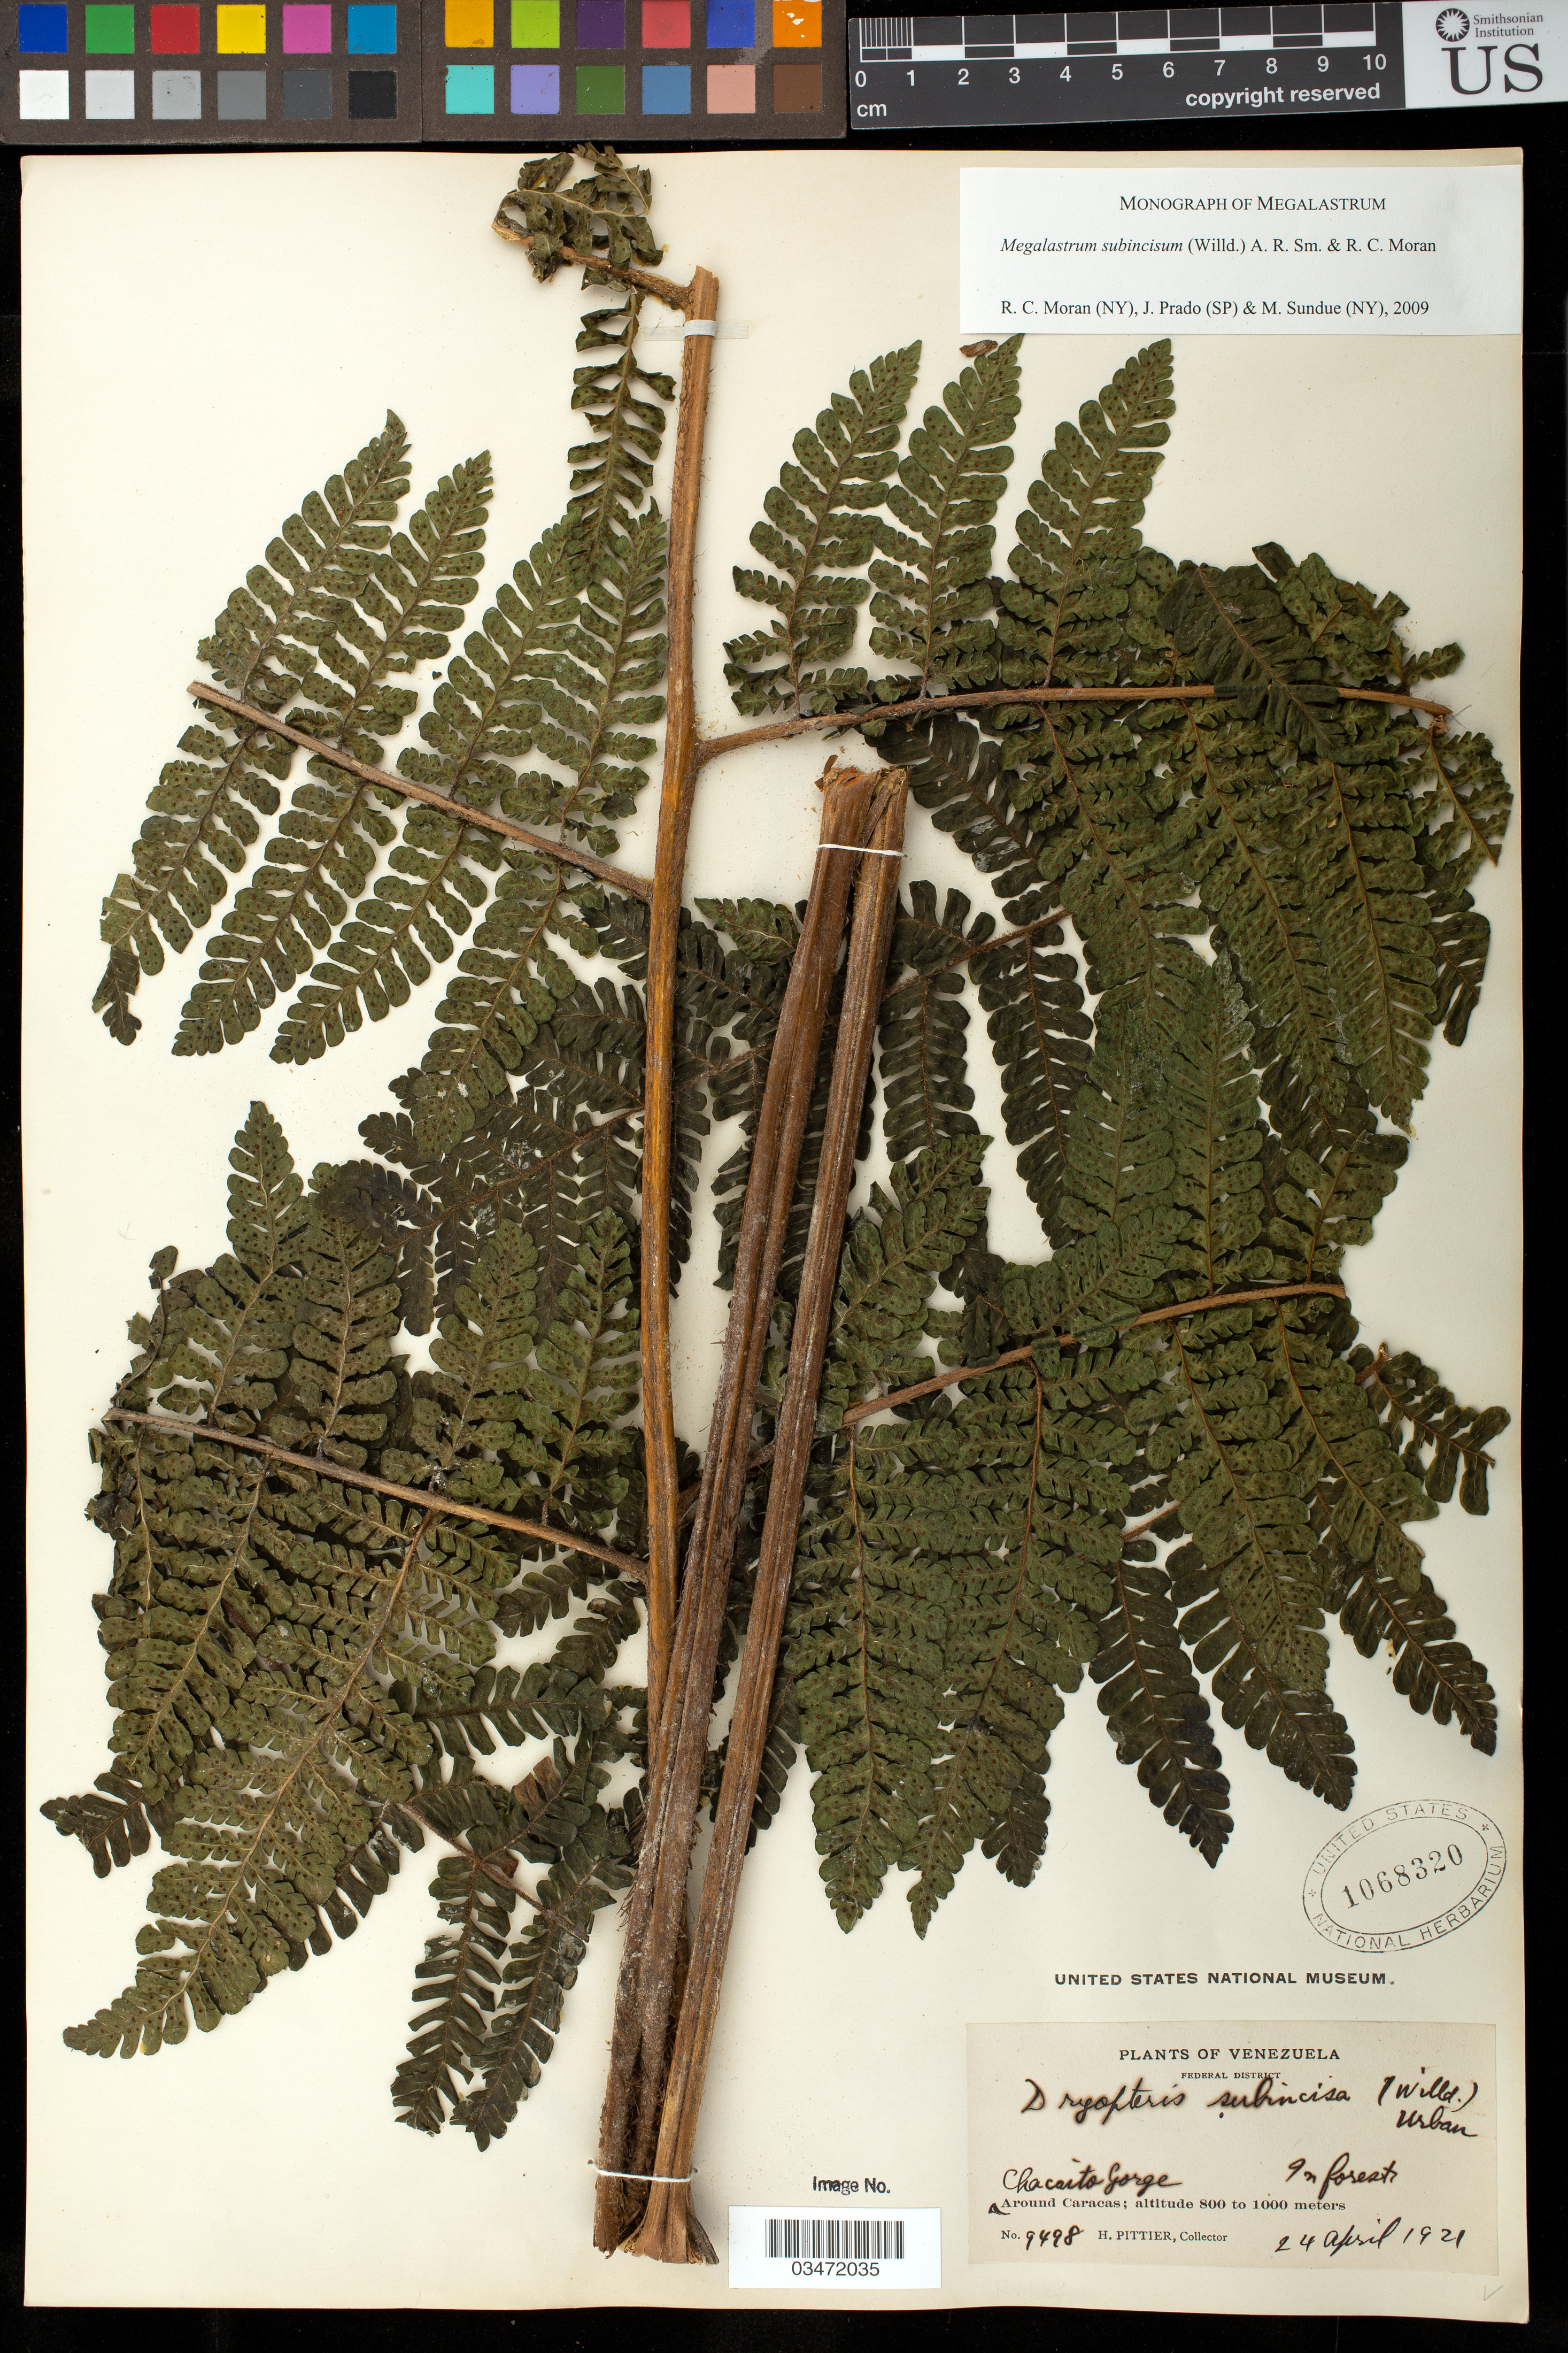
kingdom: Plantae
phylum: Tracheophyta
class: Polypodiopsida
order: Polypodiales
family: Dryopteridaceae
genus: Megalastrum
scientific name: Megalastrum subincisum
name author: (Willd.) A.R. Sm. & R.C. Moran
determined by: Moran, R. C.; Prado, J.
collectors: H. F. Pittier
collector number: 9498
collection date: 1921-04-24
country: Venezuela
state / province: Distrito Federal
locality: Caracas. Chacaito Gorge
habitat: In forest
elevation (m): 800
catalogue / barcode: US 1068320